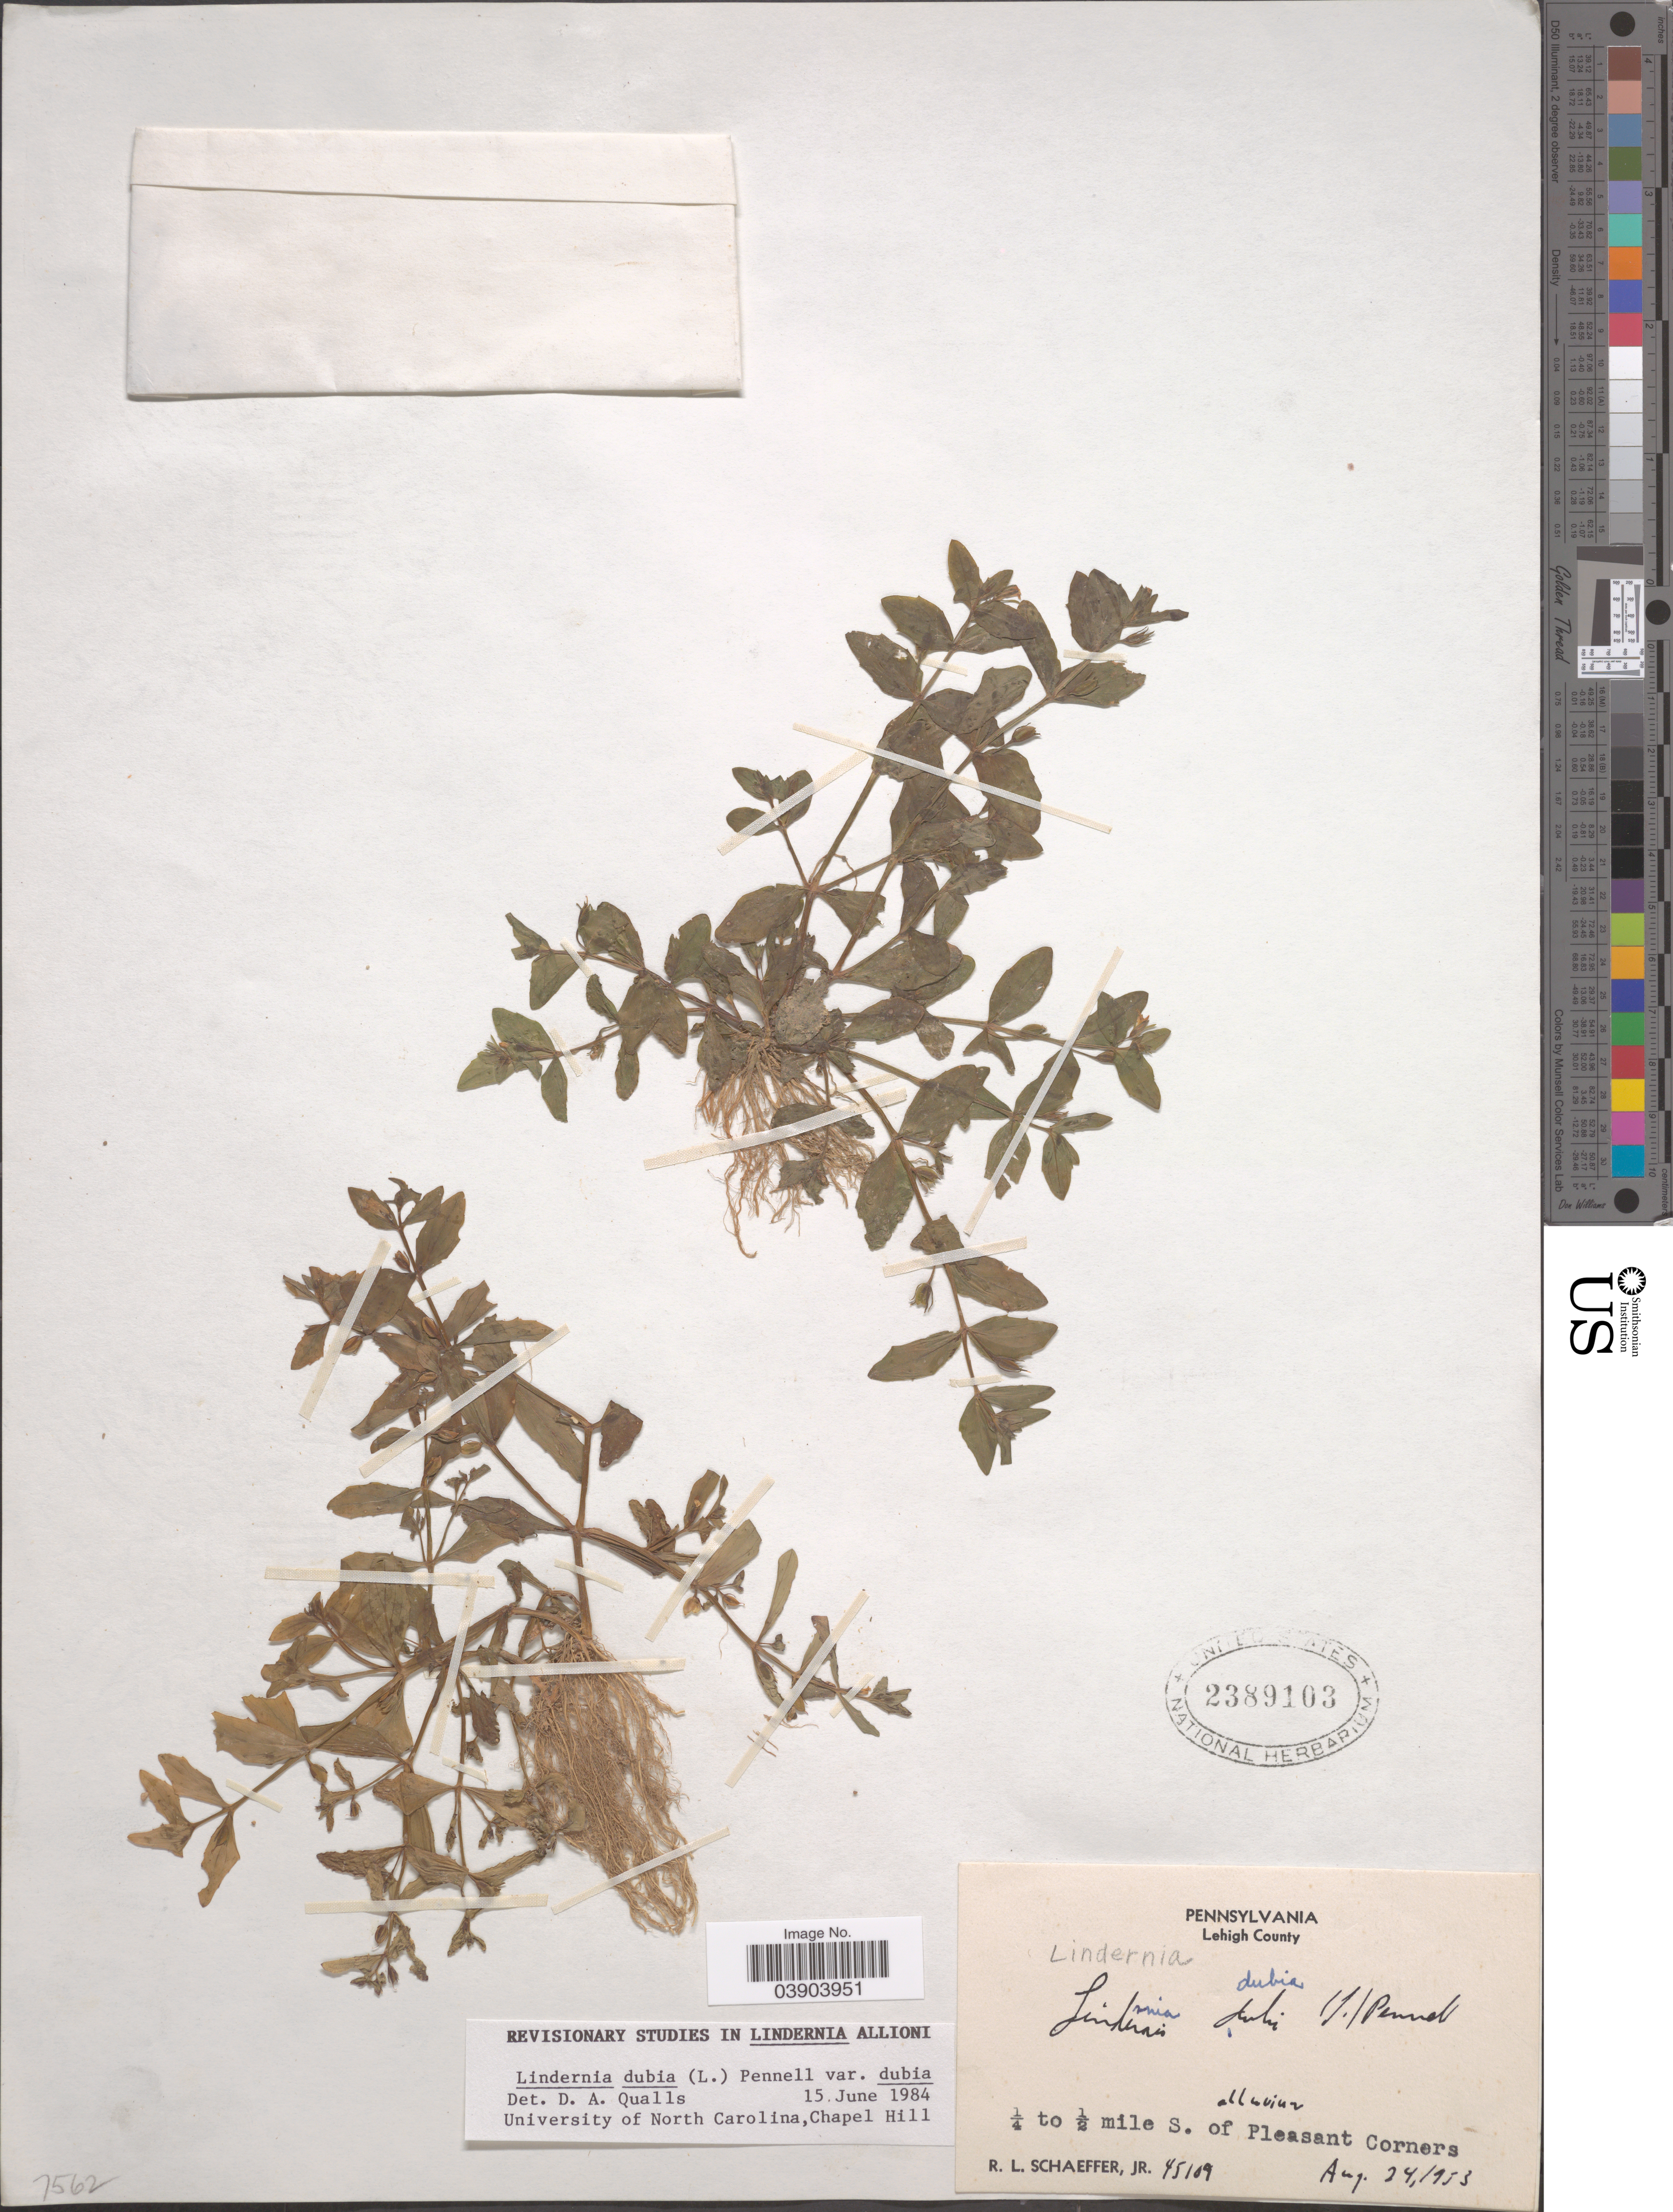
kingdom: Plantae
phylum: Tracheophyta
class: Magnoliopsida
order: Lamiales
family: Linderniaceae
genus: Lindernia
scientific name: Lindernia dubia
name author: (L.) Pennell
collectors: R. L. Schaeffer Jr.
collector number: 45109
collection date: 1953-08-24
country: United States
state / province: Pennsylvania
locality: Lehigh County. ¼ to ½ mile S. of Pleasant Corners.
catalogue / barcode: US 2389103